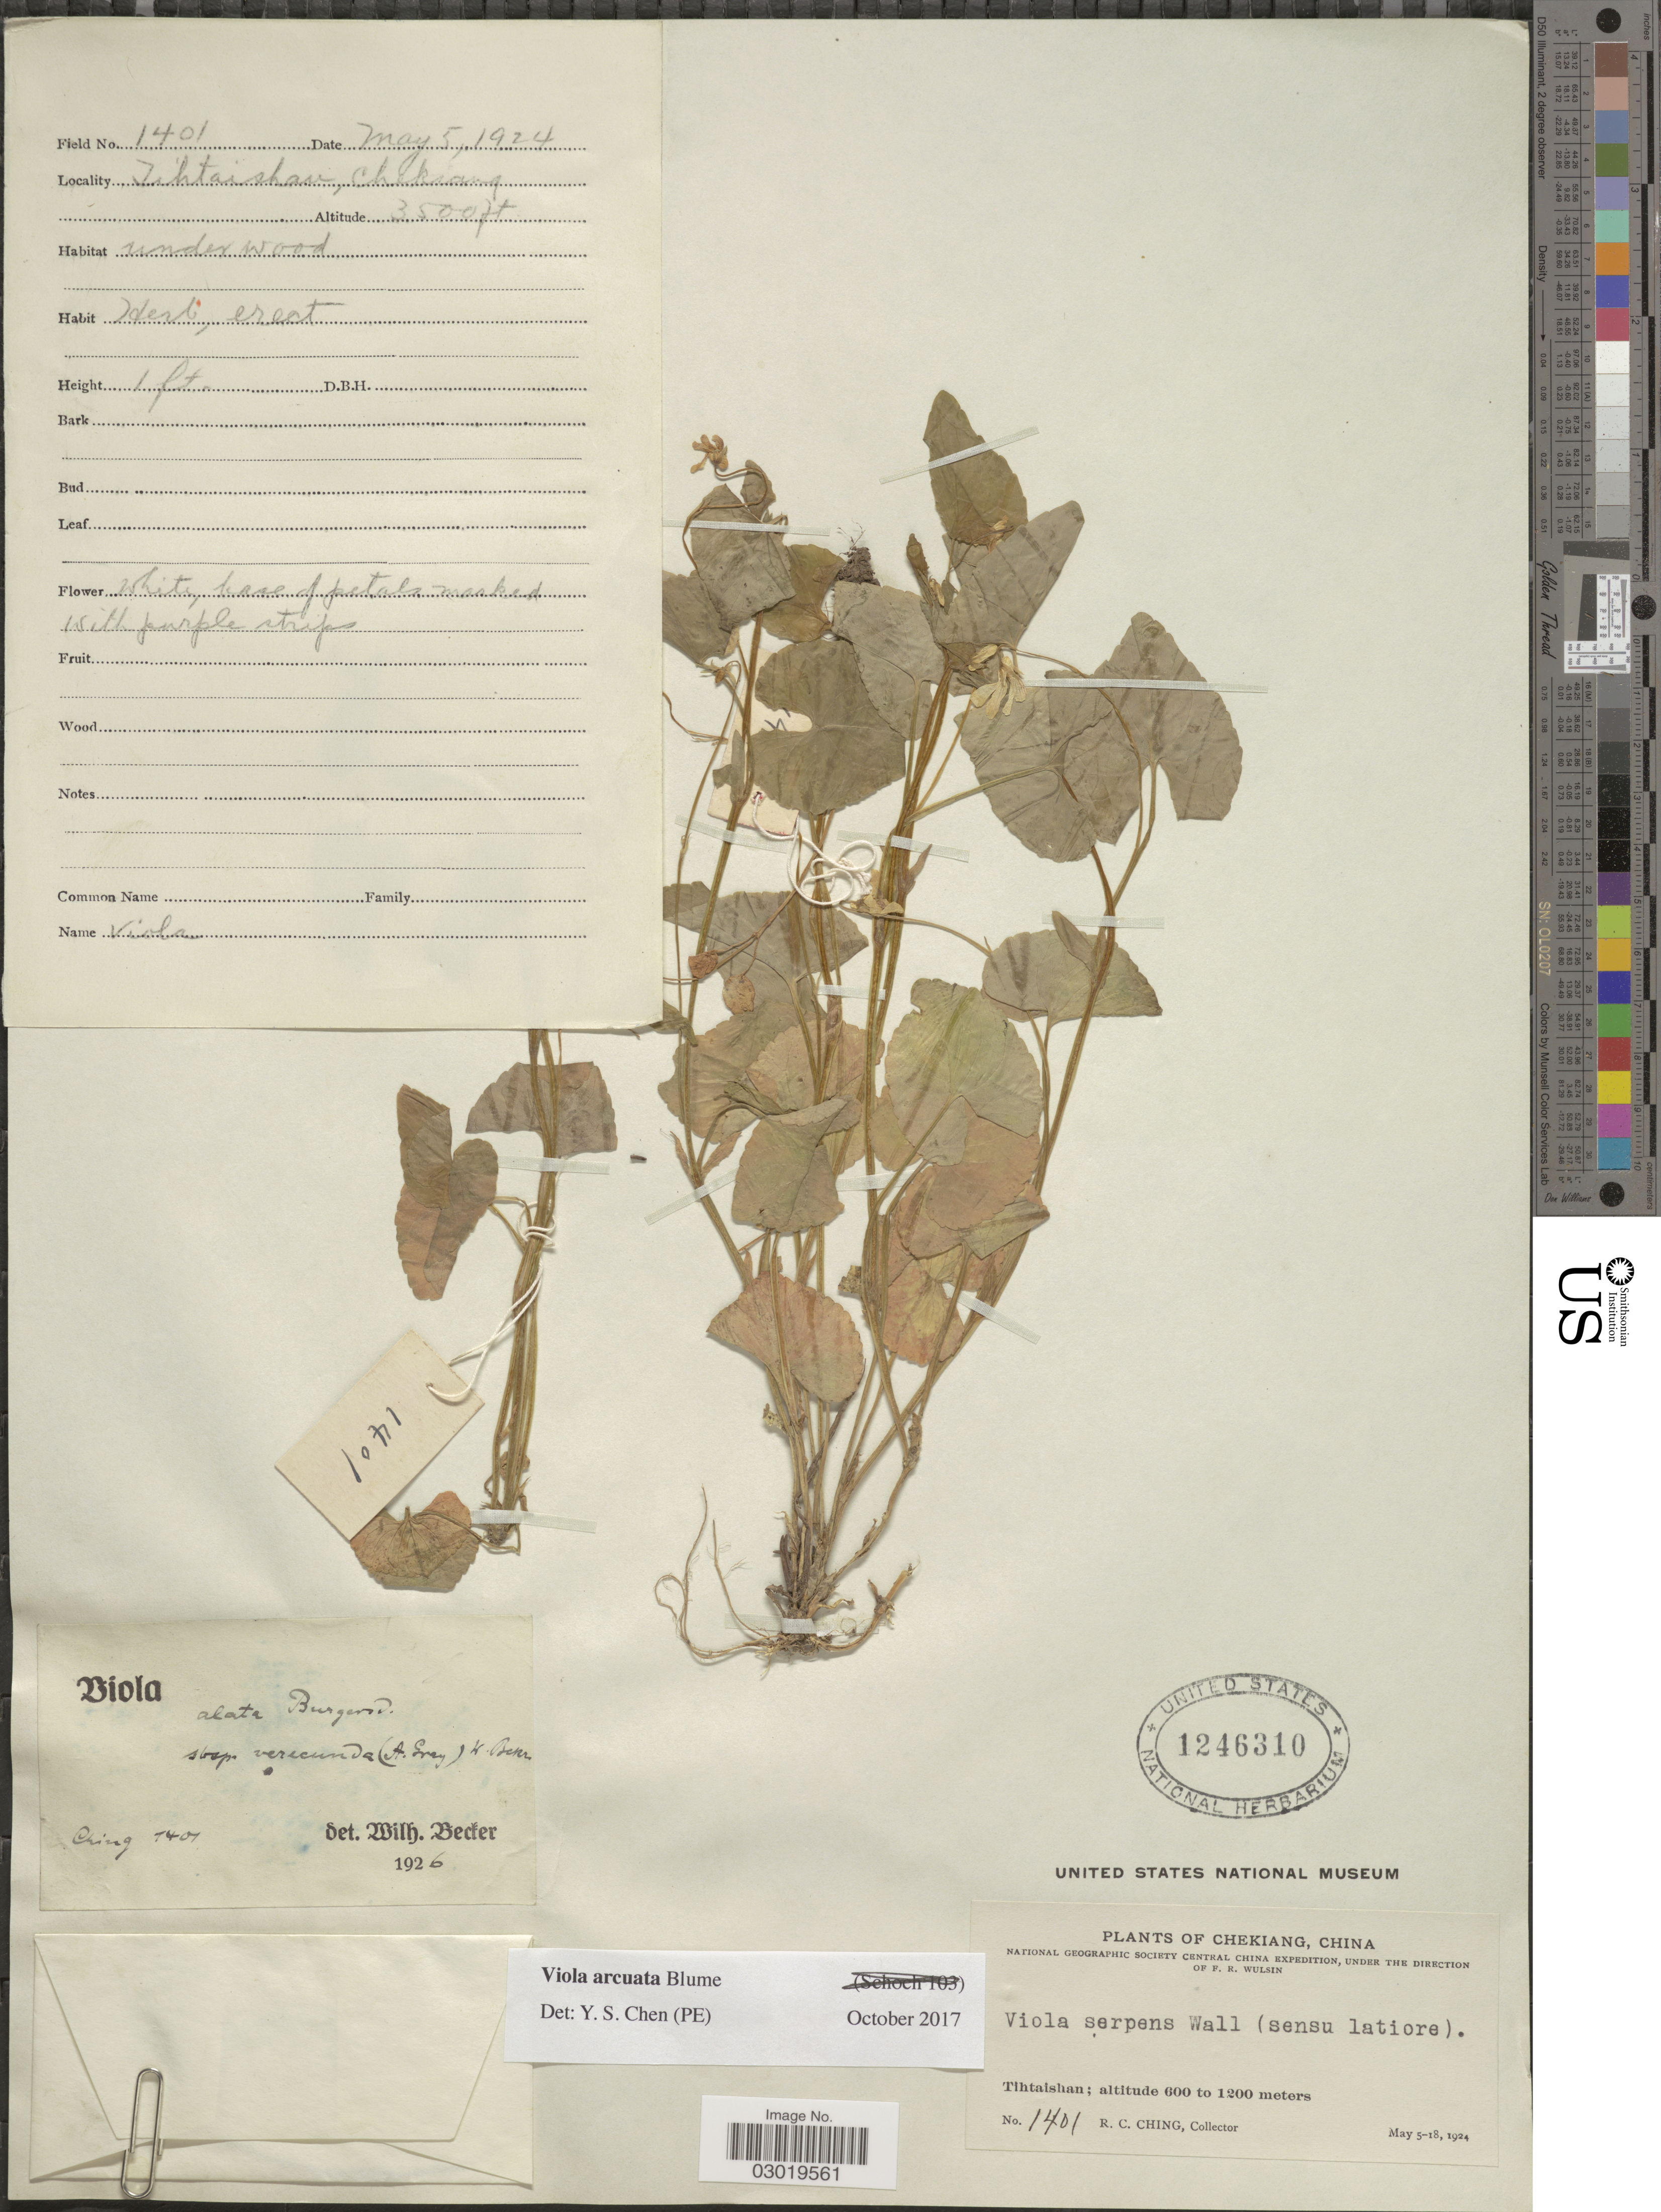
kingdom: Plantae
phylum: Tracheophyta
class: Magnoliopsida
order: Malpighiales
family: Violaceae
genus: Viola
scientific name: Viola arcuata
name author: Blume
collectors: R. C. Ching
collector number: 1401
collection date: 1924-05-05/1924-05-18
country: China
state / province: Zhejiang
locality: Chekiang, Tihtaishan.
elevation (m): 1067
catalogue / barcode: US 1246310